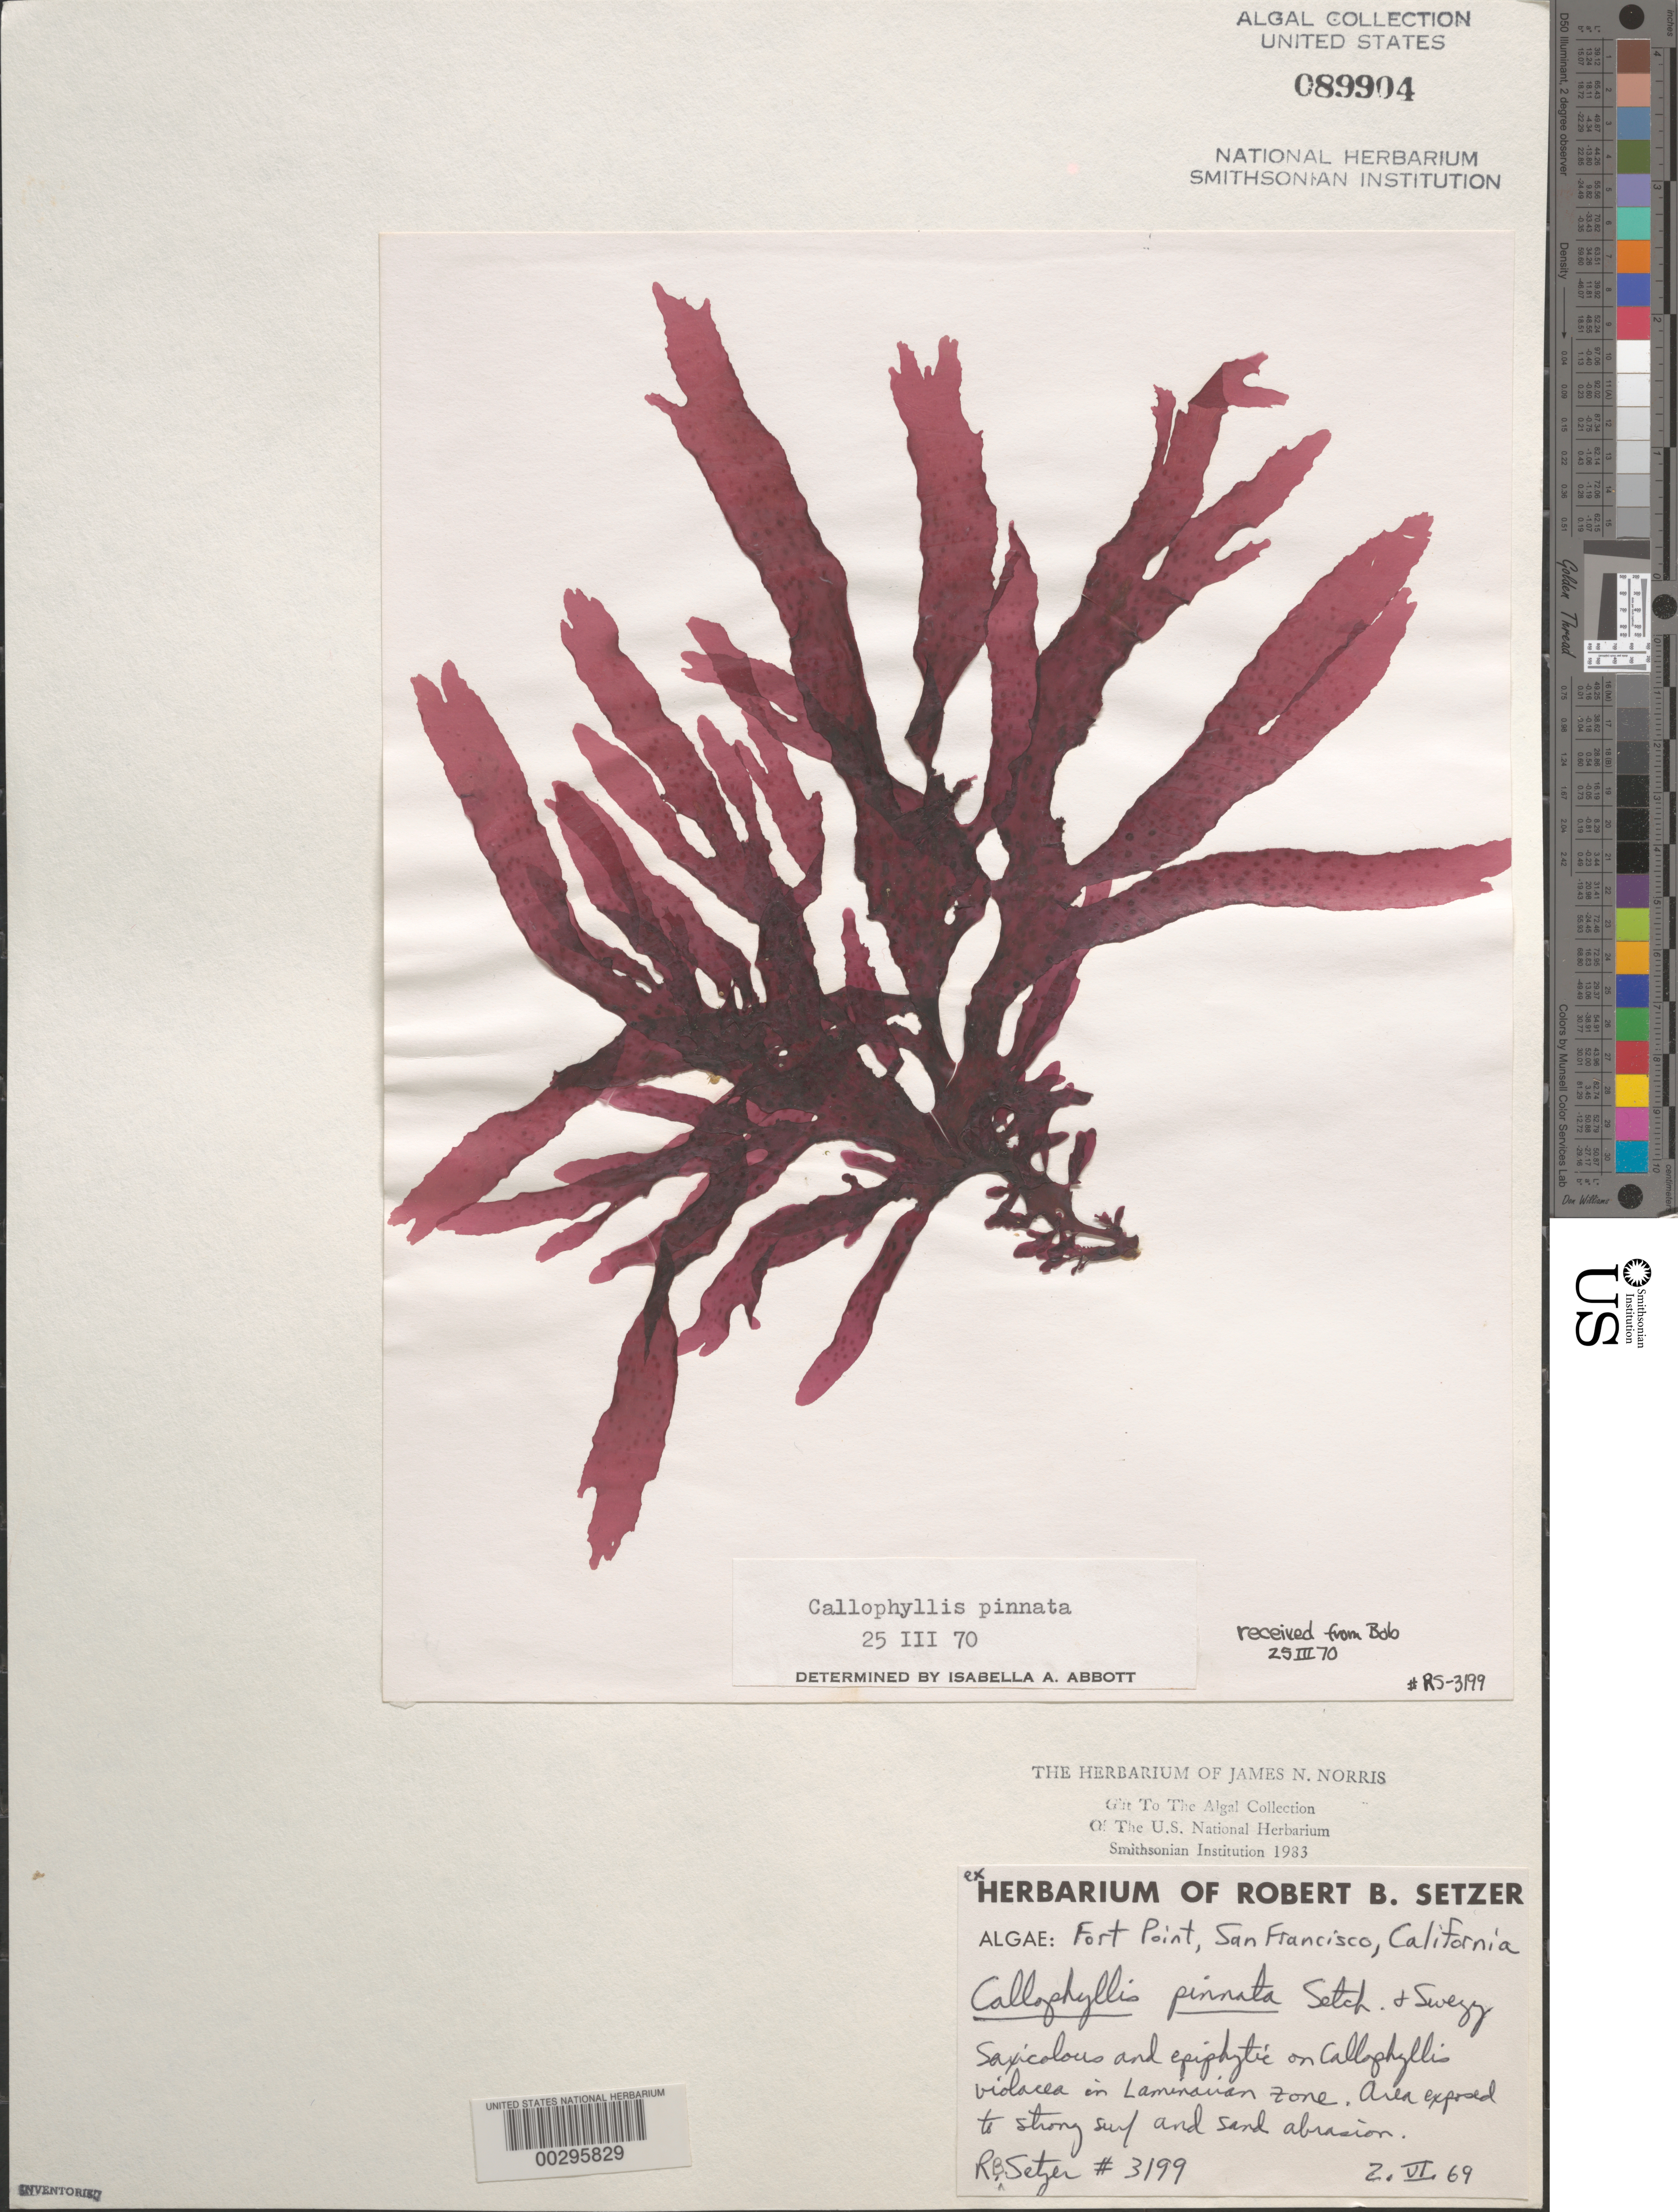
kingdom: Plantae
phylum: Rhodophyta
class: Florideophyceae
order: Gigartinales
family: Kallymeniaceae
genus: Callophyllis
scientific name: Callophyllis pinnata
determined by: Abbott, Isabella A.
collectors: R. Setzer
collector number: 3199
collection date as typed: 02 Jun 1969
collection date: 1969-06-02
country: United States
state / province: California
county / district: San Francisco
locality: San Francisco, Fort Point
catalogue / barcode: US 89904